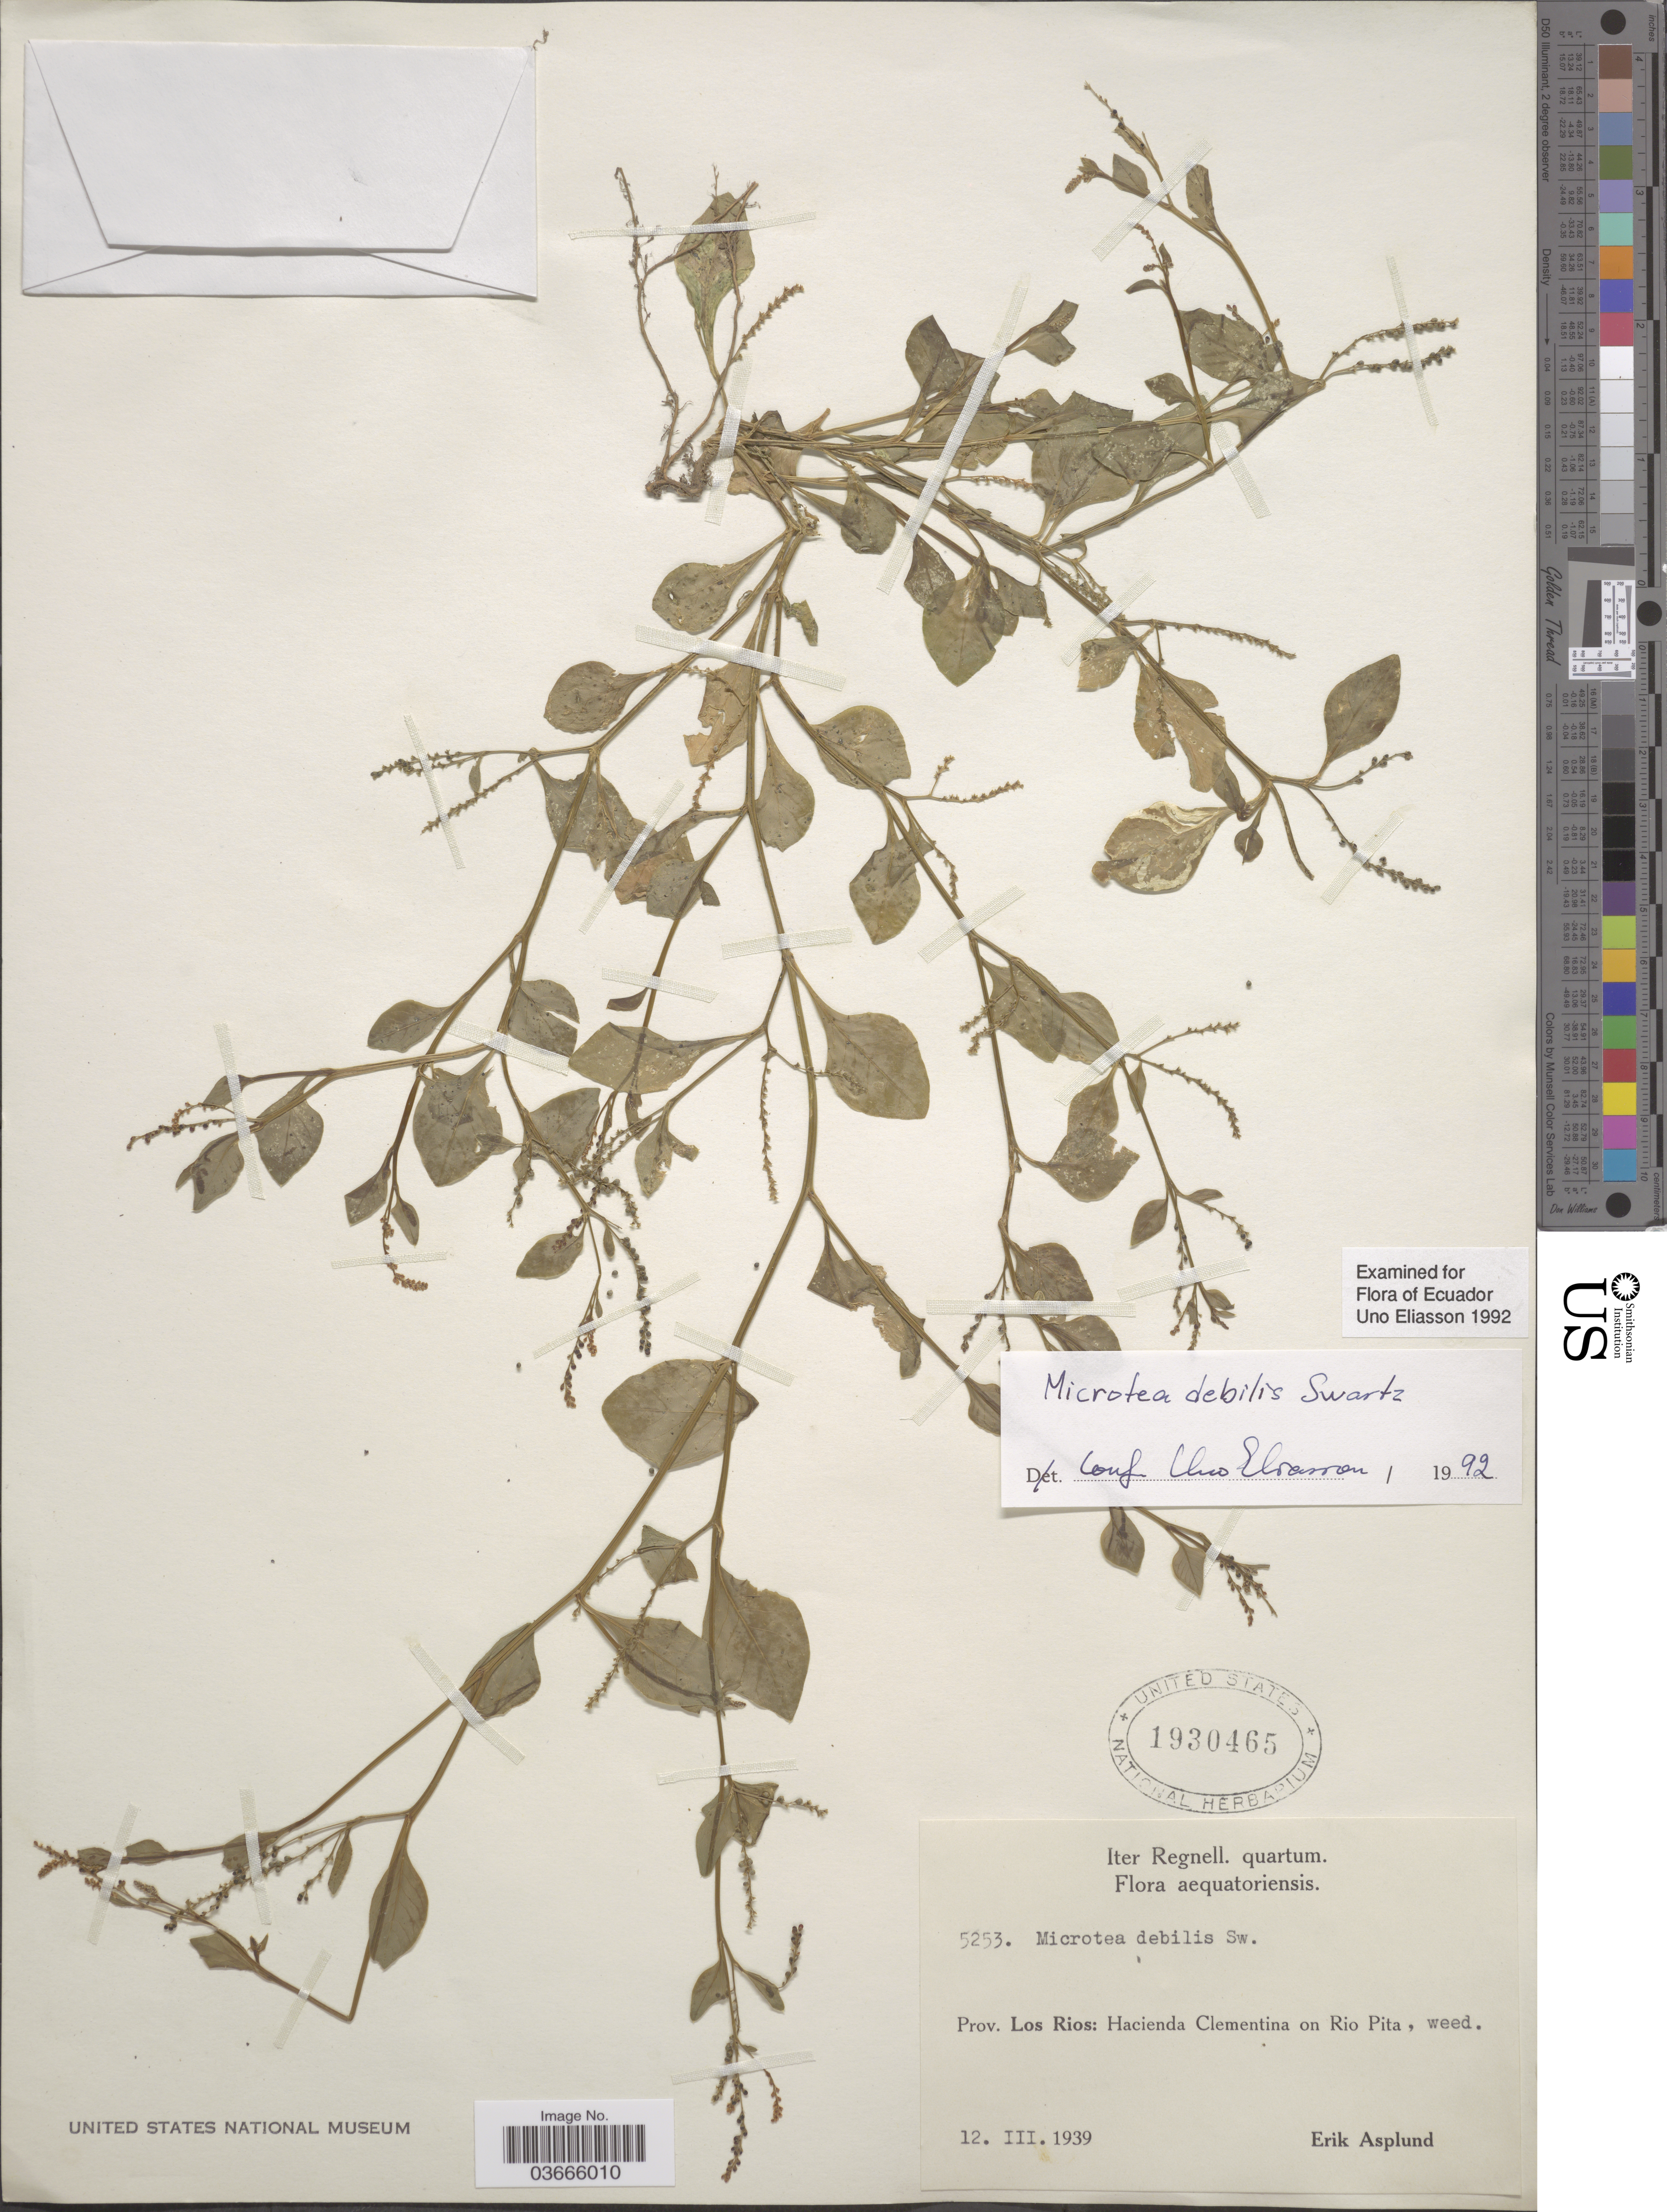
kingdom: Plantae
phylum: Tracheophyta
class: Magnoliopsida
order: Caryophyllales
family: Microteaceae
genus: Microtea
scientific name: Microtea debilis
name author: Sw.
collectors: E. Asplund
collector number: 5253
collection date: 1939-03-12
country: Ecuador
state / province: Los Ríos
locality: Hacienda Clementina on Rio Pita.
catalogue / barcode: US 1930465